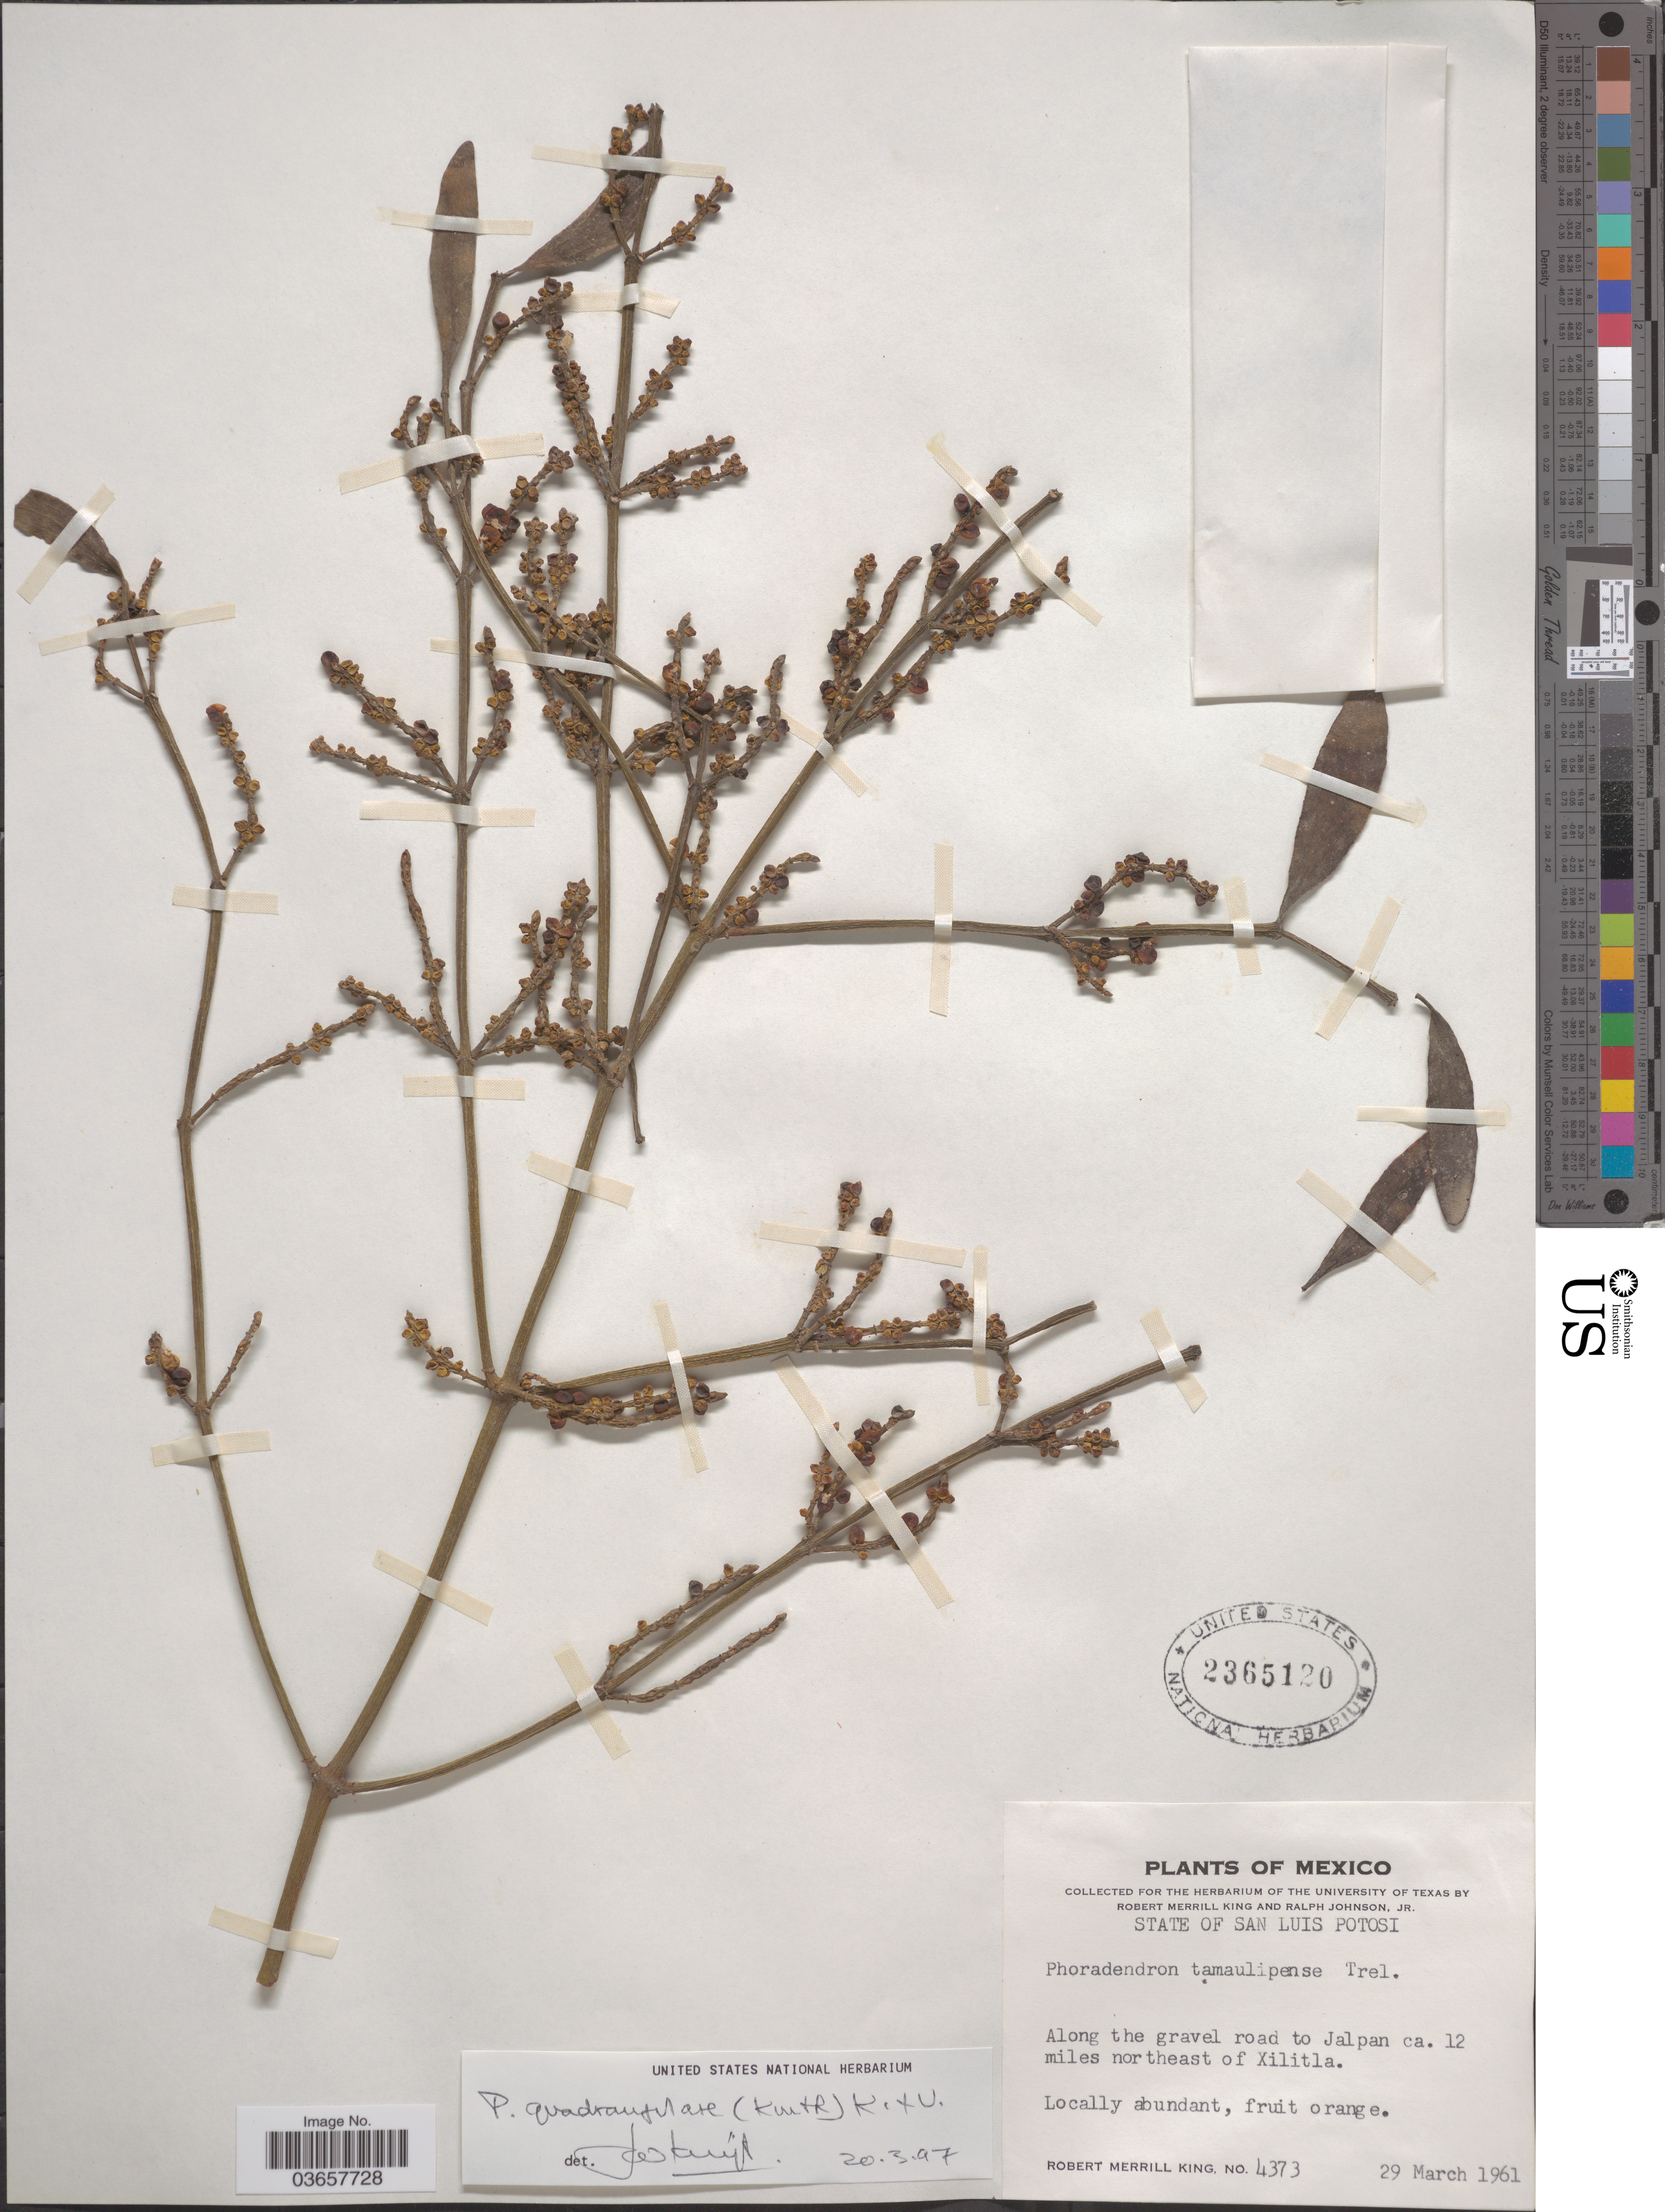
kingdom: Plantae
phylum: Tracheophyta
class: Magnoliopsida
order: Santalales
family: Viscaceae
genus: Phoradendron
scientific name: Phoradendron quadrangulare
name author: (Kunth) Griseb.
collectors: R. M. King & R. Johnson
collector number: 4373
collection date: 1961-03-29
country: Mexico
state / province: San Luis Potosí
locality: Along the gravel road to Jalpan ca. 12 miles northeast of Xilitla.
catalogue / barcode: US 2365120